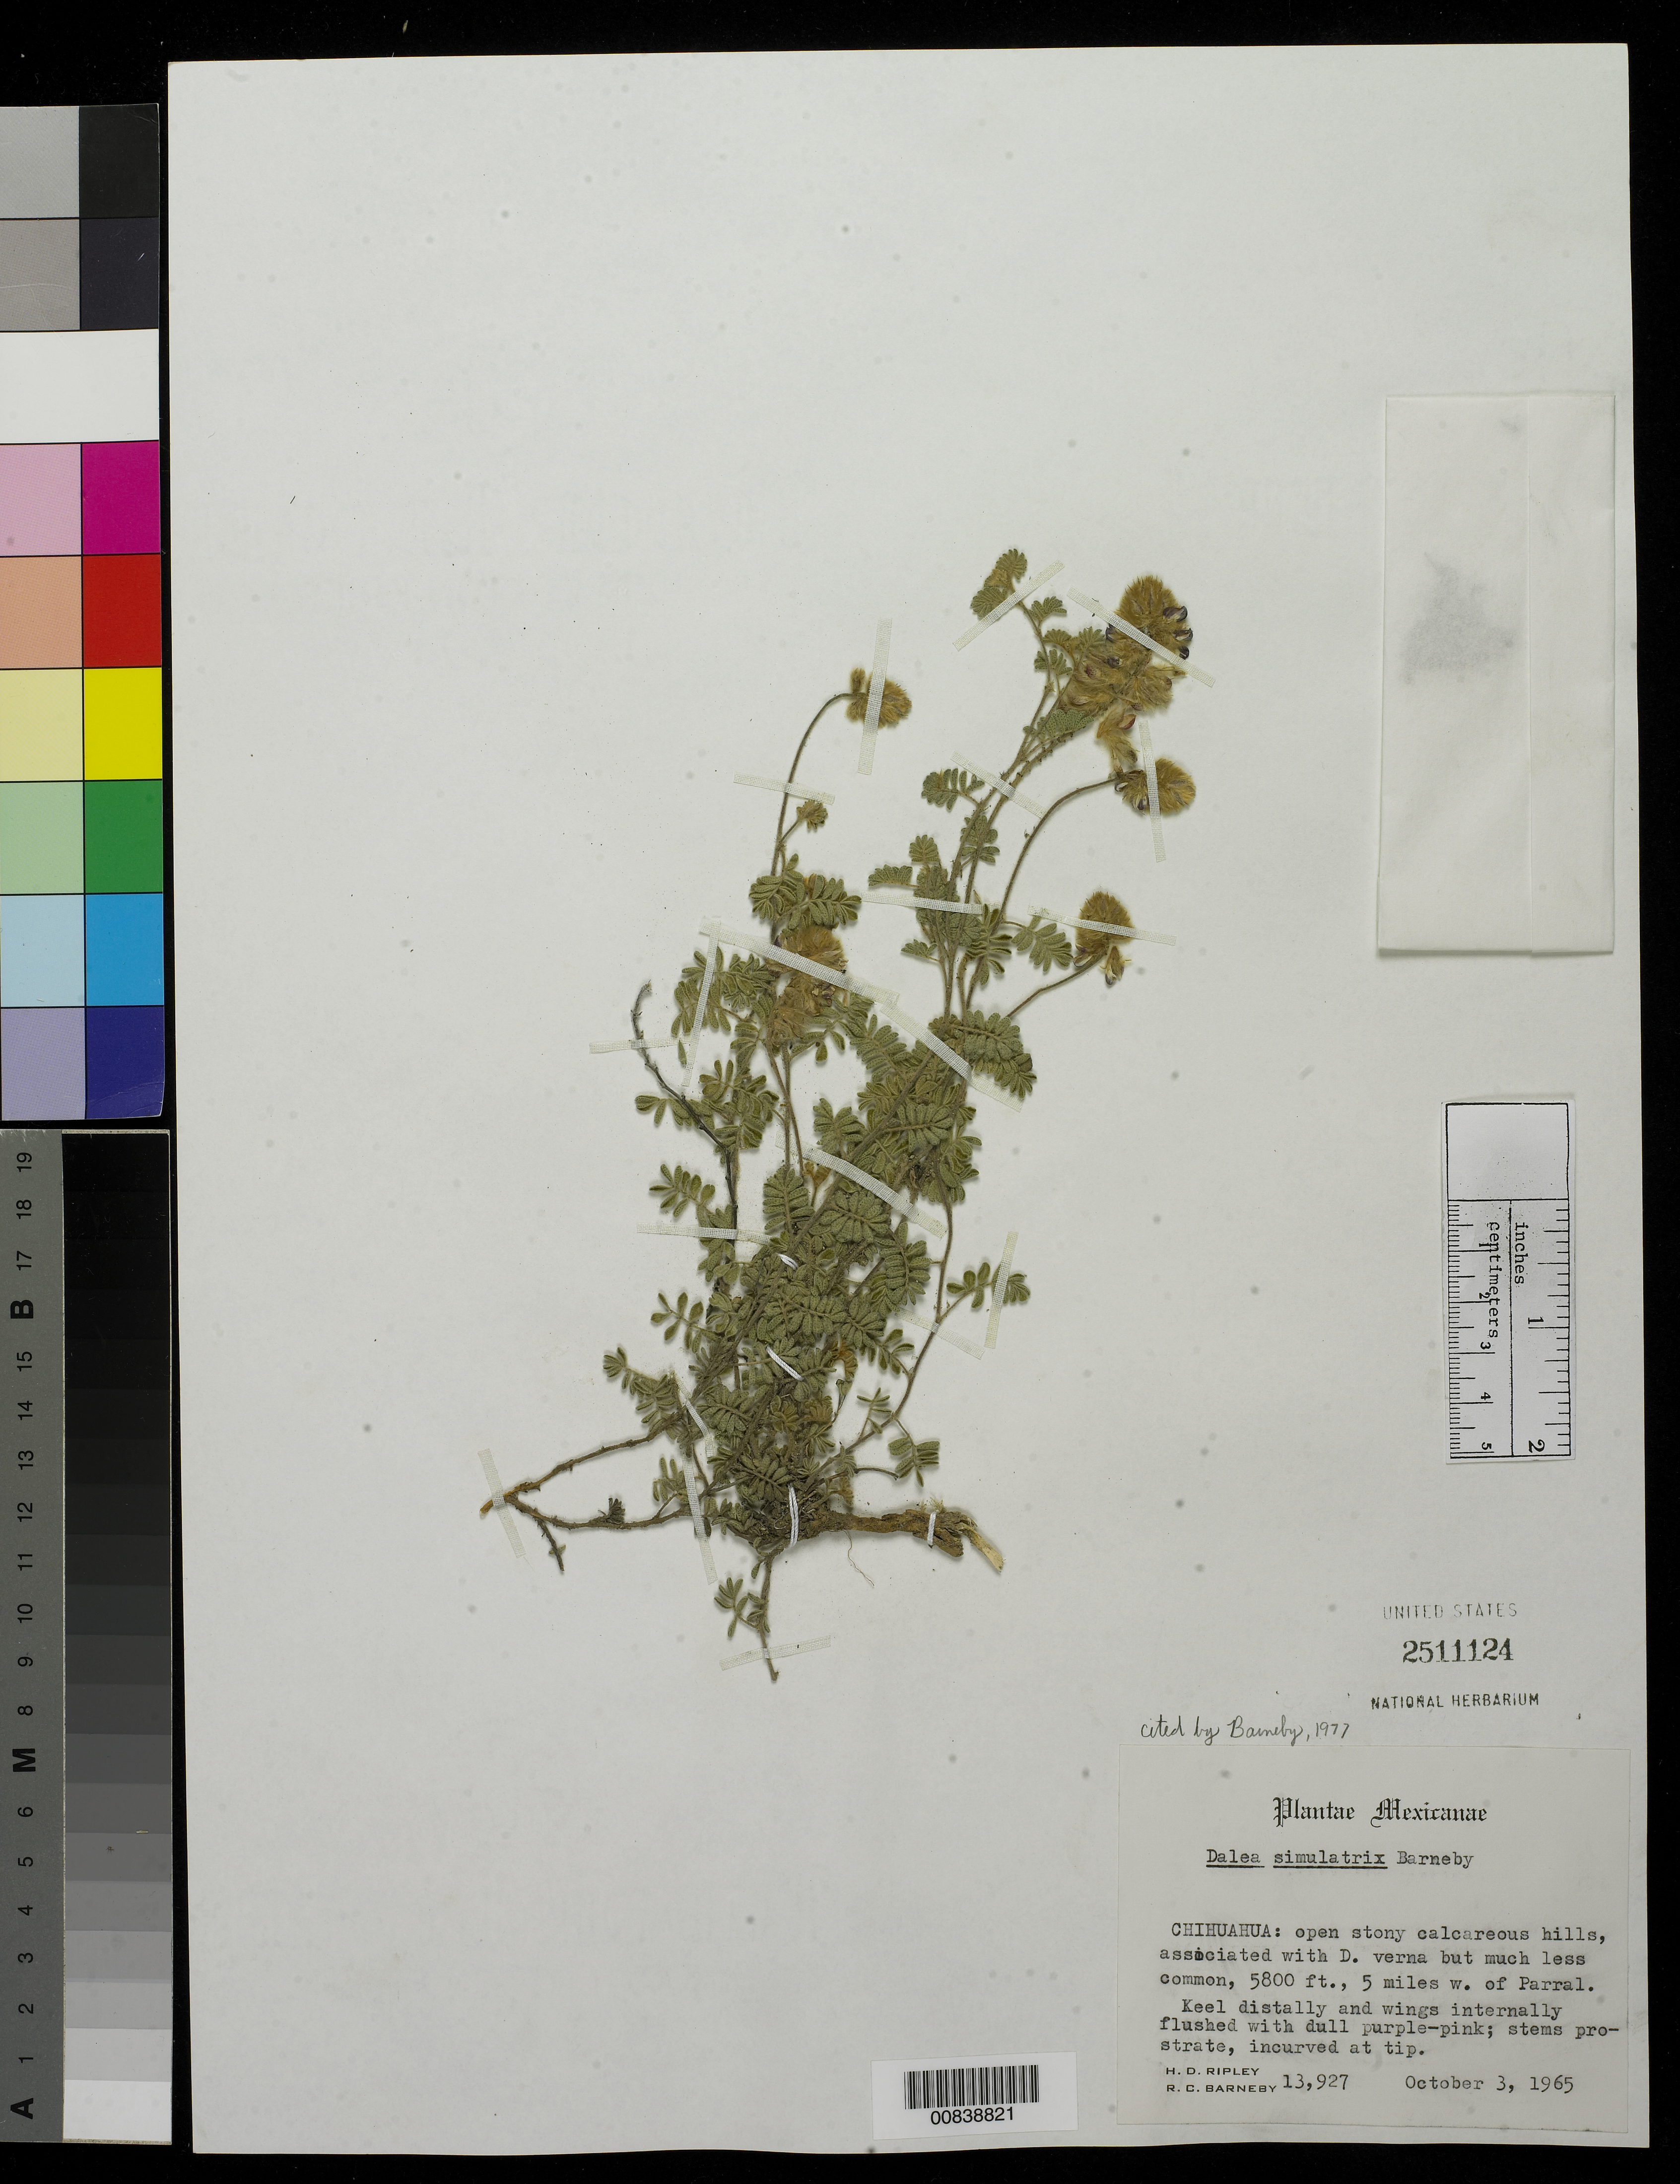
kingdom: Plantae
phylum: Tracheophyta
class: Magnoliopsida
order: Fabales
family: Fabaceae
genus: Dalea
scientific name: Dalea simulatrix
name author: Barneby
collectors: H. Ripley & R. C. Barneby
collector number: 13927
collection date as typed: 03 Oct 1965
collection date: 1965-10-03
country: Mexico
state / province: Chihuahua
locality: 5 miles W of Parral, Chihuahua.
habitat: Open stony calcareous hills, associated with D. verna but much less common.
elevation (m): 1768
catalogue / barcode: US 2511124